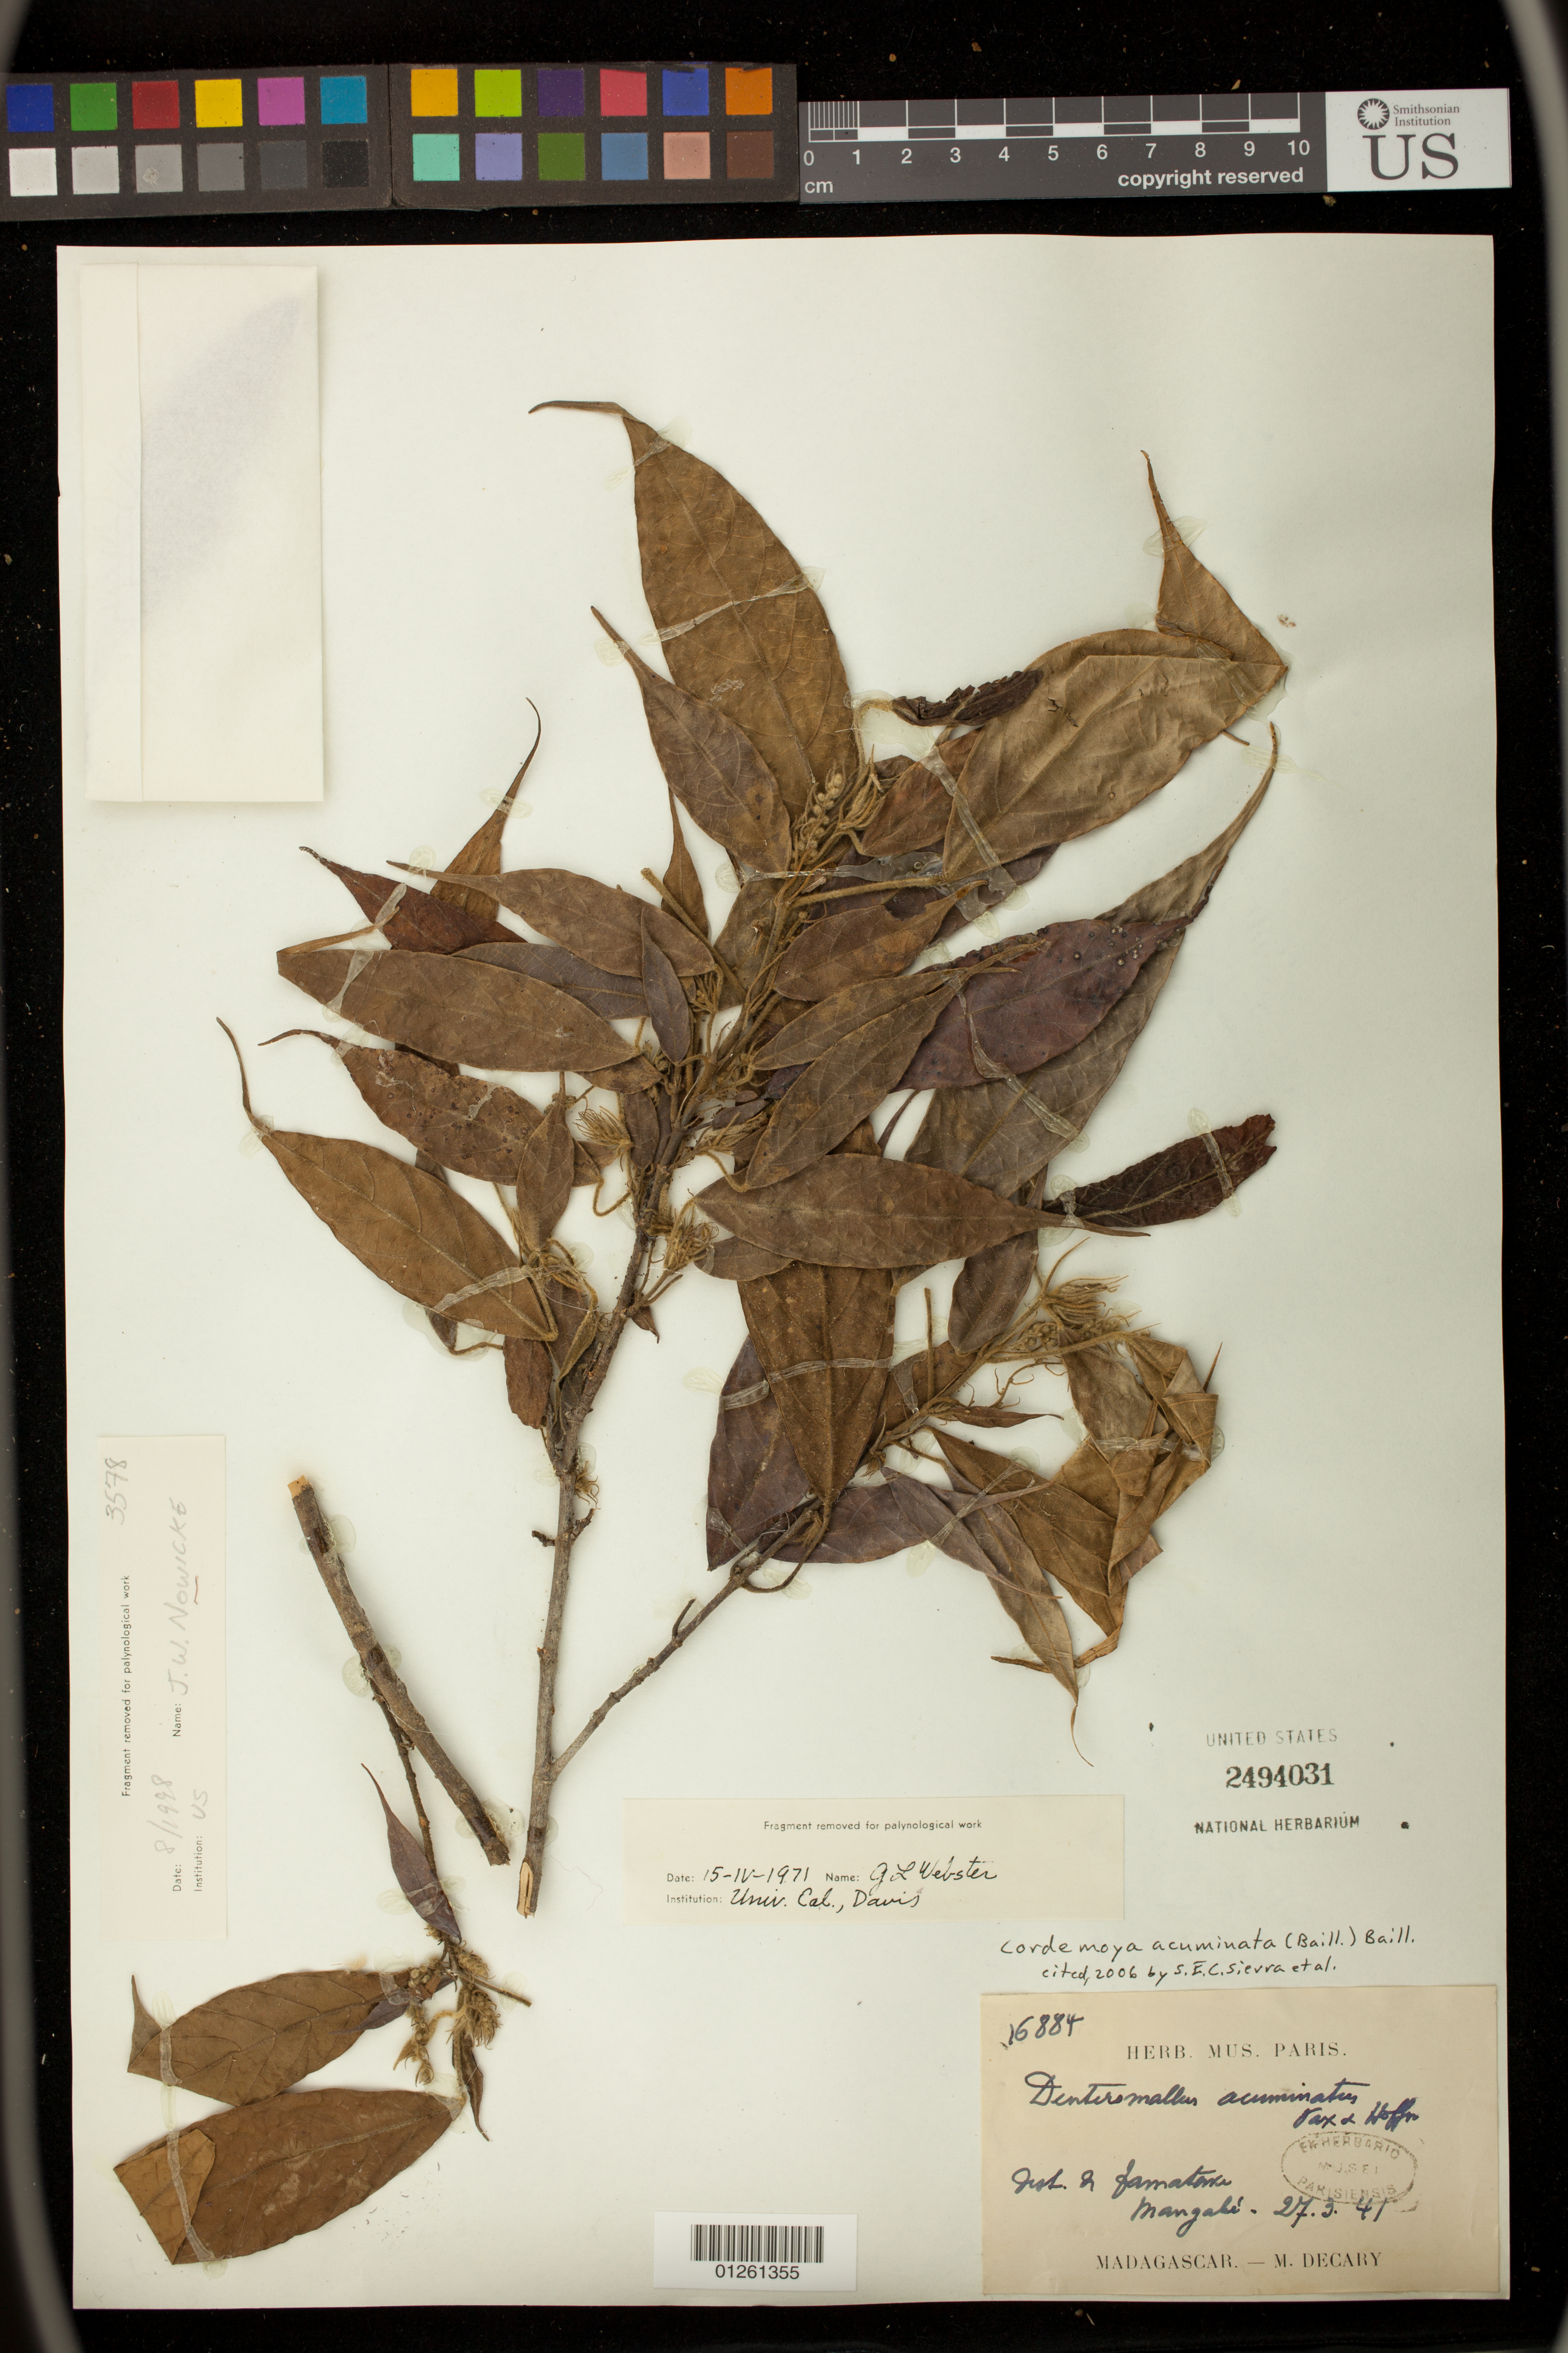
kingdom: Plantae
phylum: Tracheophyta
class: Magnoliopsida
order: Malpighiales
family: Euphorbiaceae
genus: Hancea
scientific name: Hancea acuminata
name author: (Baill.) S.E.C. Sierra et al.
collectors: M. Decary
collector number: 16884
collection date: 1941-03-27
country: Madagascar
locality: Mangali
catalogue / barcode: US 2494031